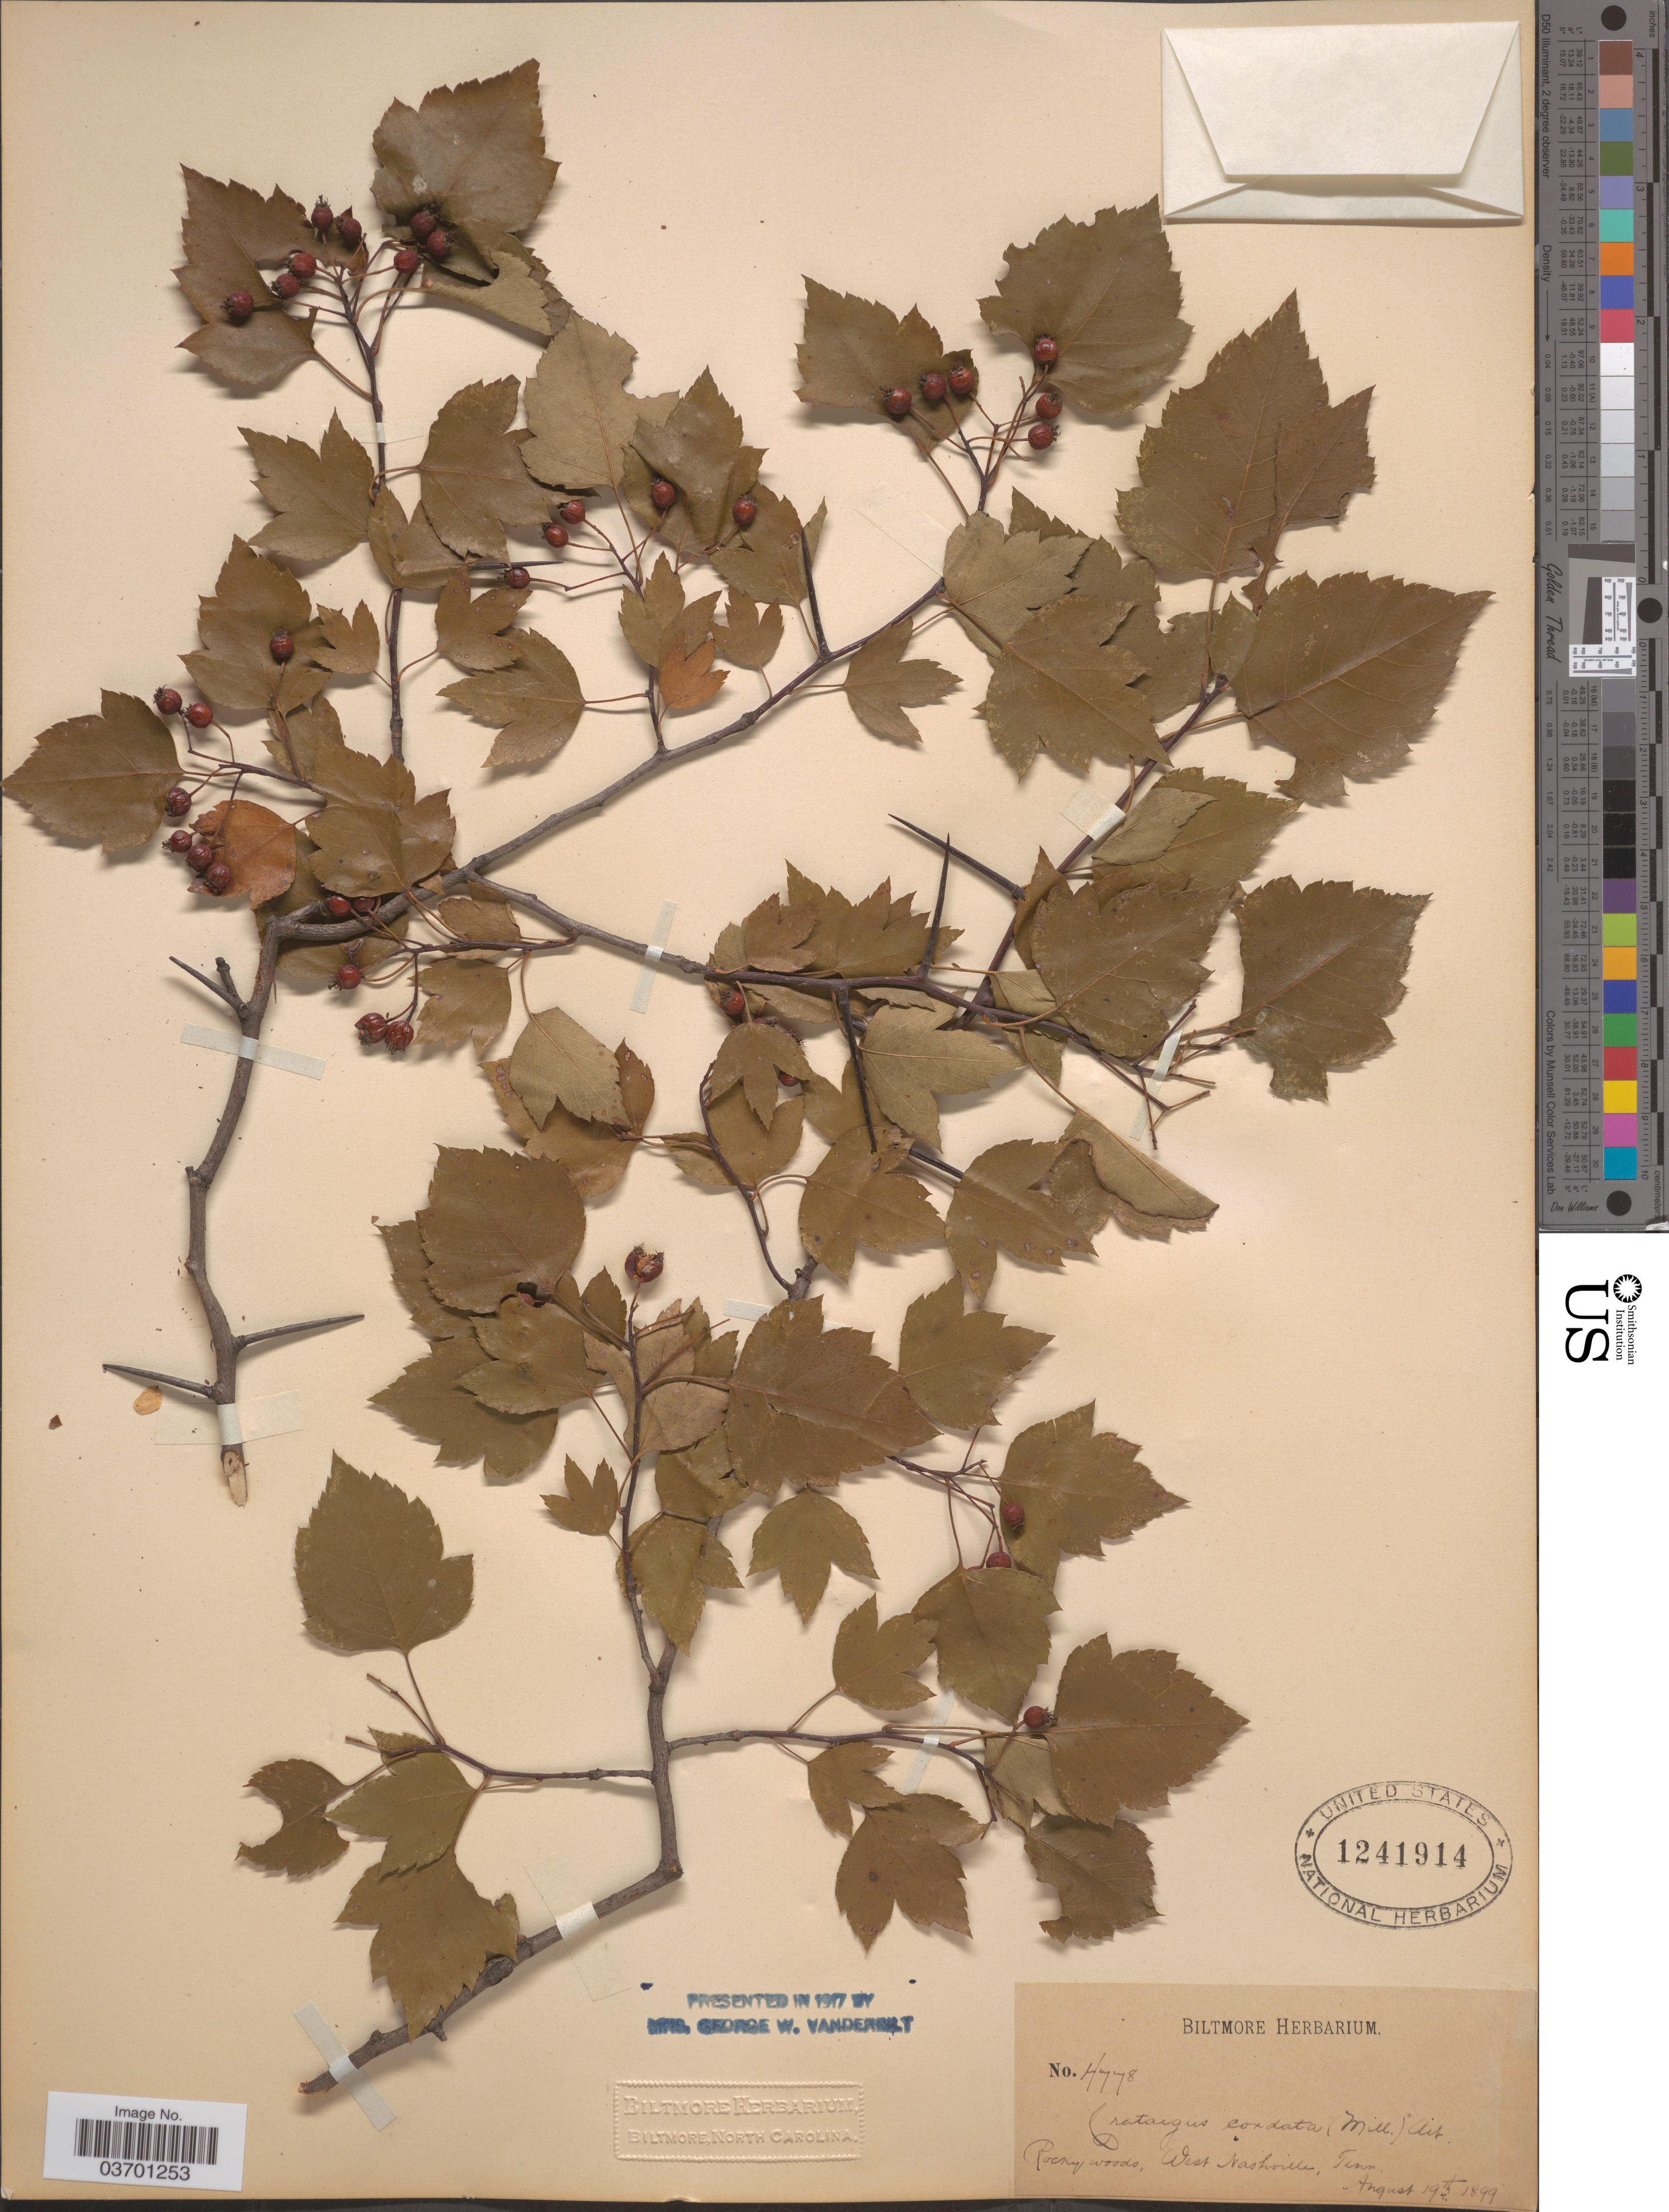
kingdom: Plantae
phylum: Tracheophyta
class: Magnoliopsida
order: Rosales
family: Rosaceae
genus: Crataegus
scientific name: Crataegus phaenopyrum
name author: (L. f.) Medik.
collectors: ex herb. Biltmore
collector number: H778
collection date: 1899-08-19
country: United States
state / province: Tennessee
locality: West Nashville.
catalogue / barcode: US 1241914